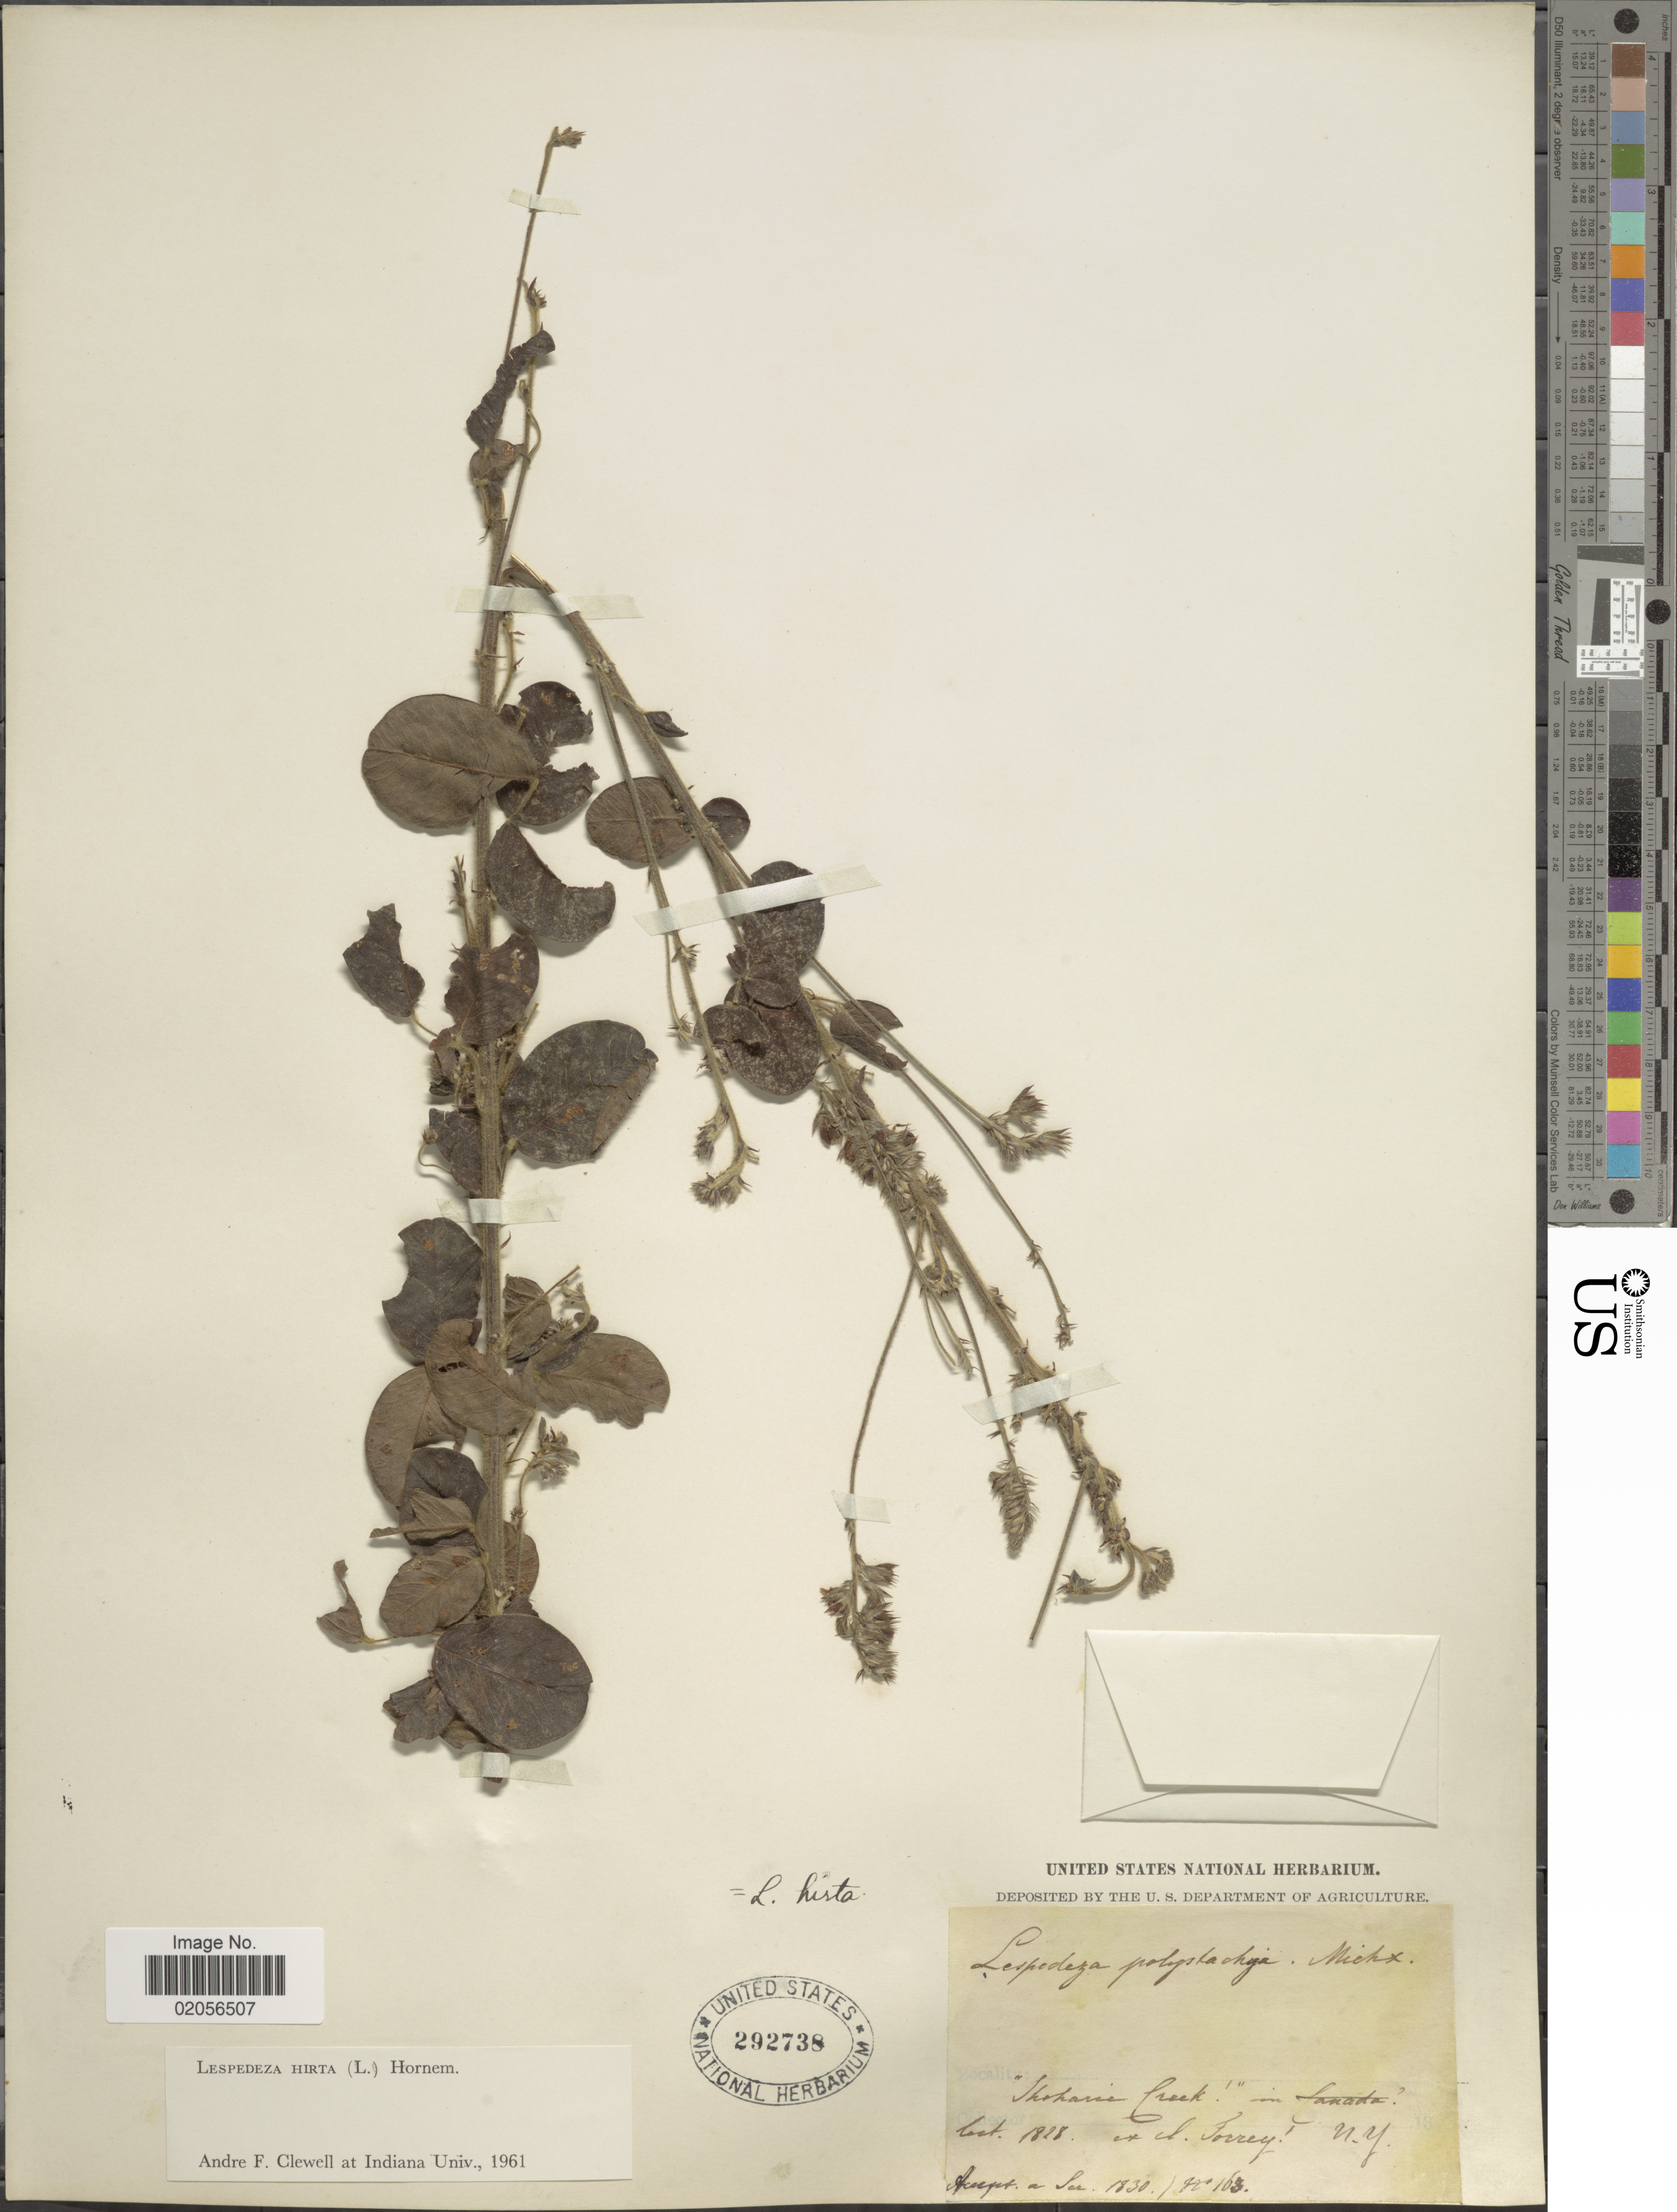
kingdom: Plantae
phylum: Tracheophyta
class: Magnoliopsida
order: Fabales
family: Fabaceae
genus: Lespedeza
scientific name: Lespedeza hirta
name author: (L.) Hornem.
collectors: J. Torrey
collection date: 1828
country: United States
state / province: New York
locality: Shoharie Creek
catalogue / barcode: US 292738